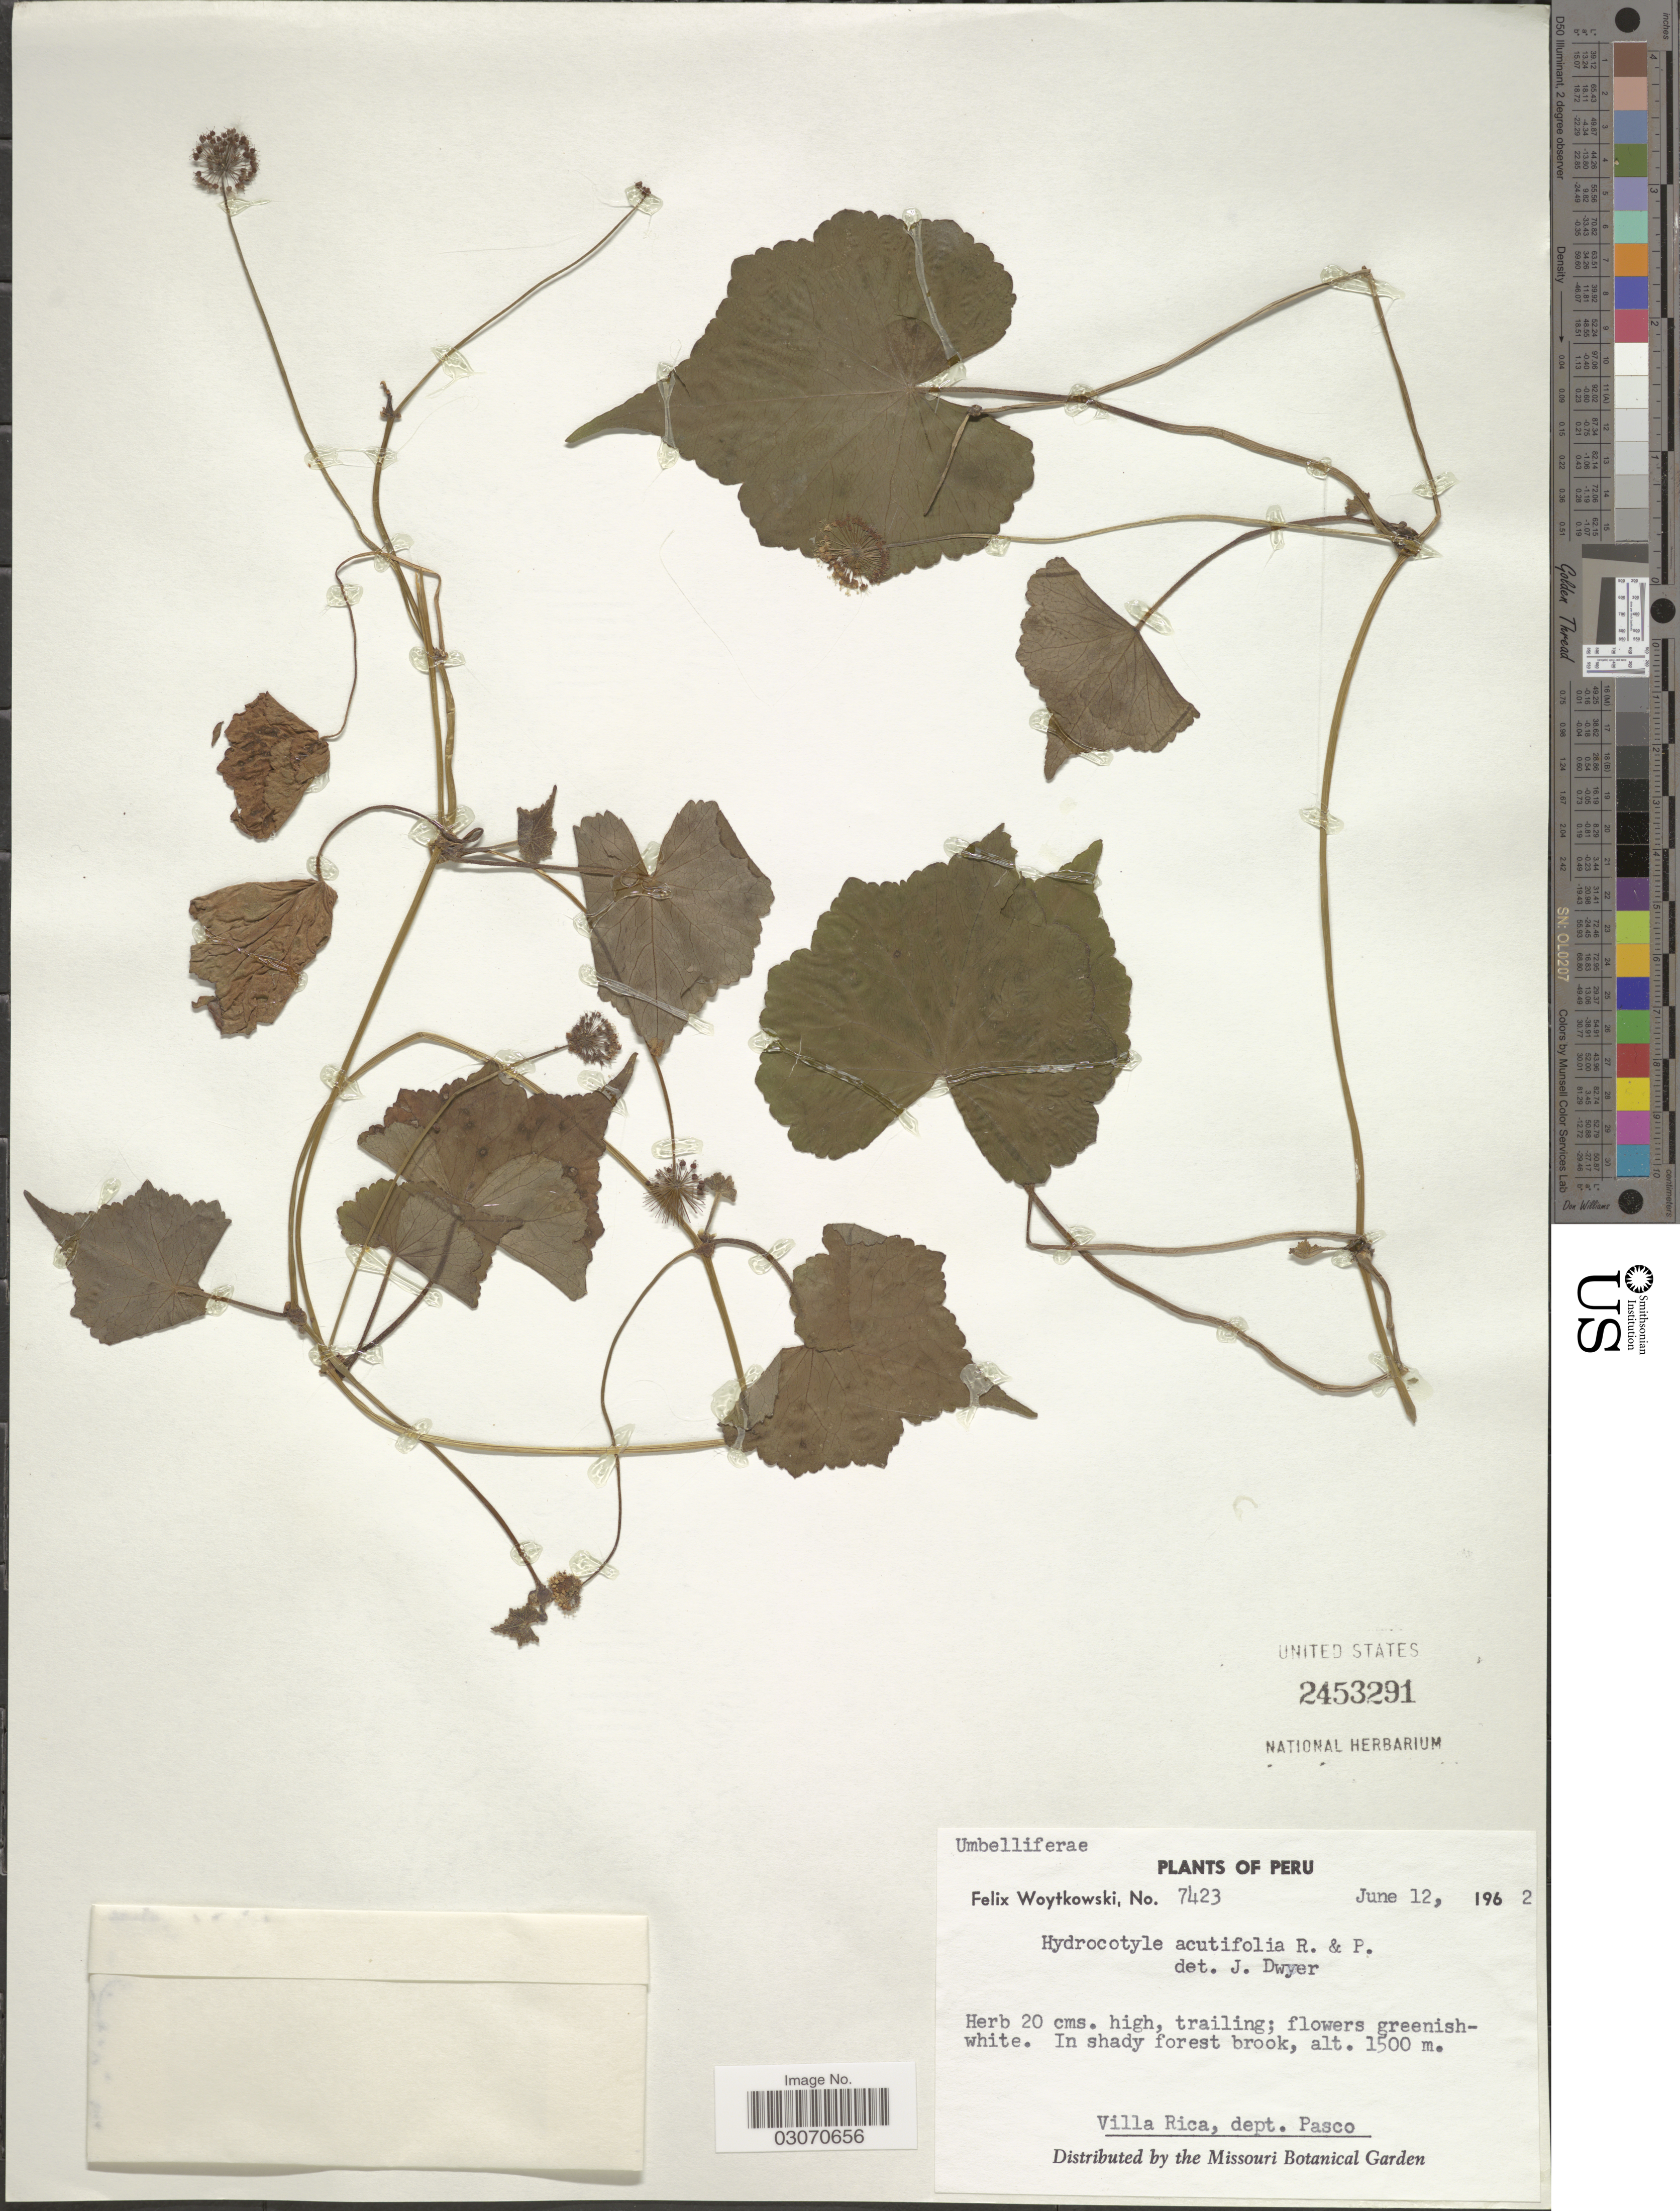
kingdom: Plantae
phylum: Tracheophyta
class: Magnoliopsida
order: Apiales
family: Araliaceae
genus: Hydrocotyle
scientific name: Hydrocotyle acutifolia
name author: Ruiz & Pav.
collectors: F. Woytkowski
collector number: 7423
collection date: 1962-06-12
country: Peru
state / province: Pasco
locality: Villa Rica, dept. Pasco.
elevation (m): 1500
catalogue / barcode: US 2453291